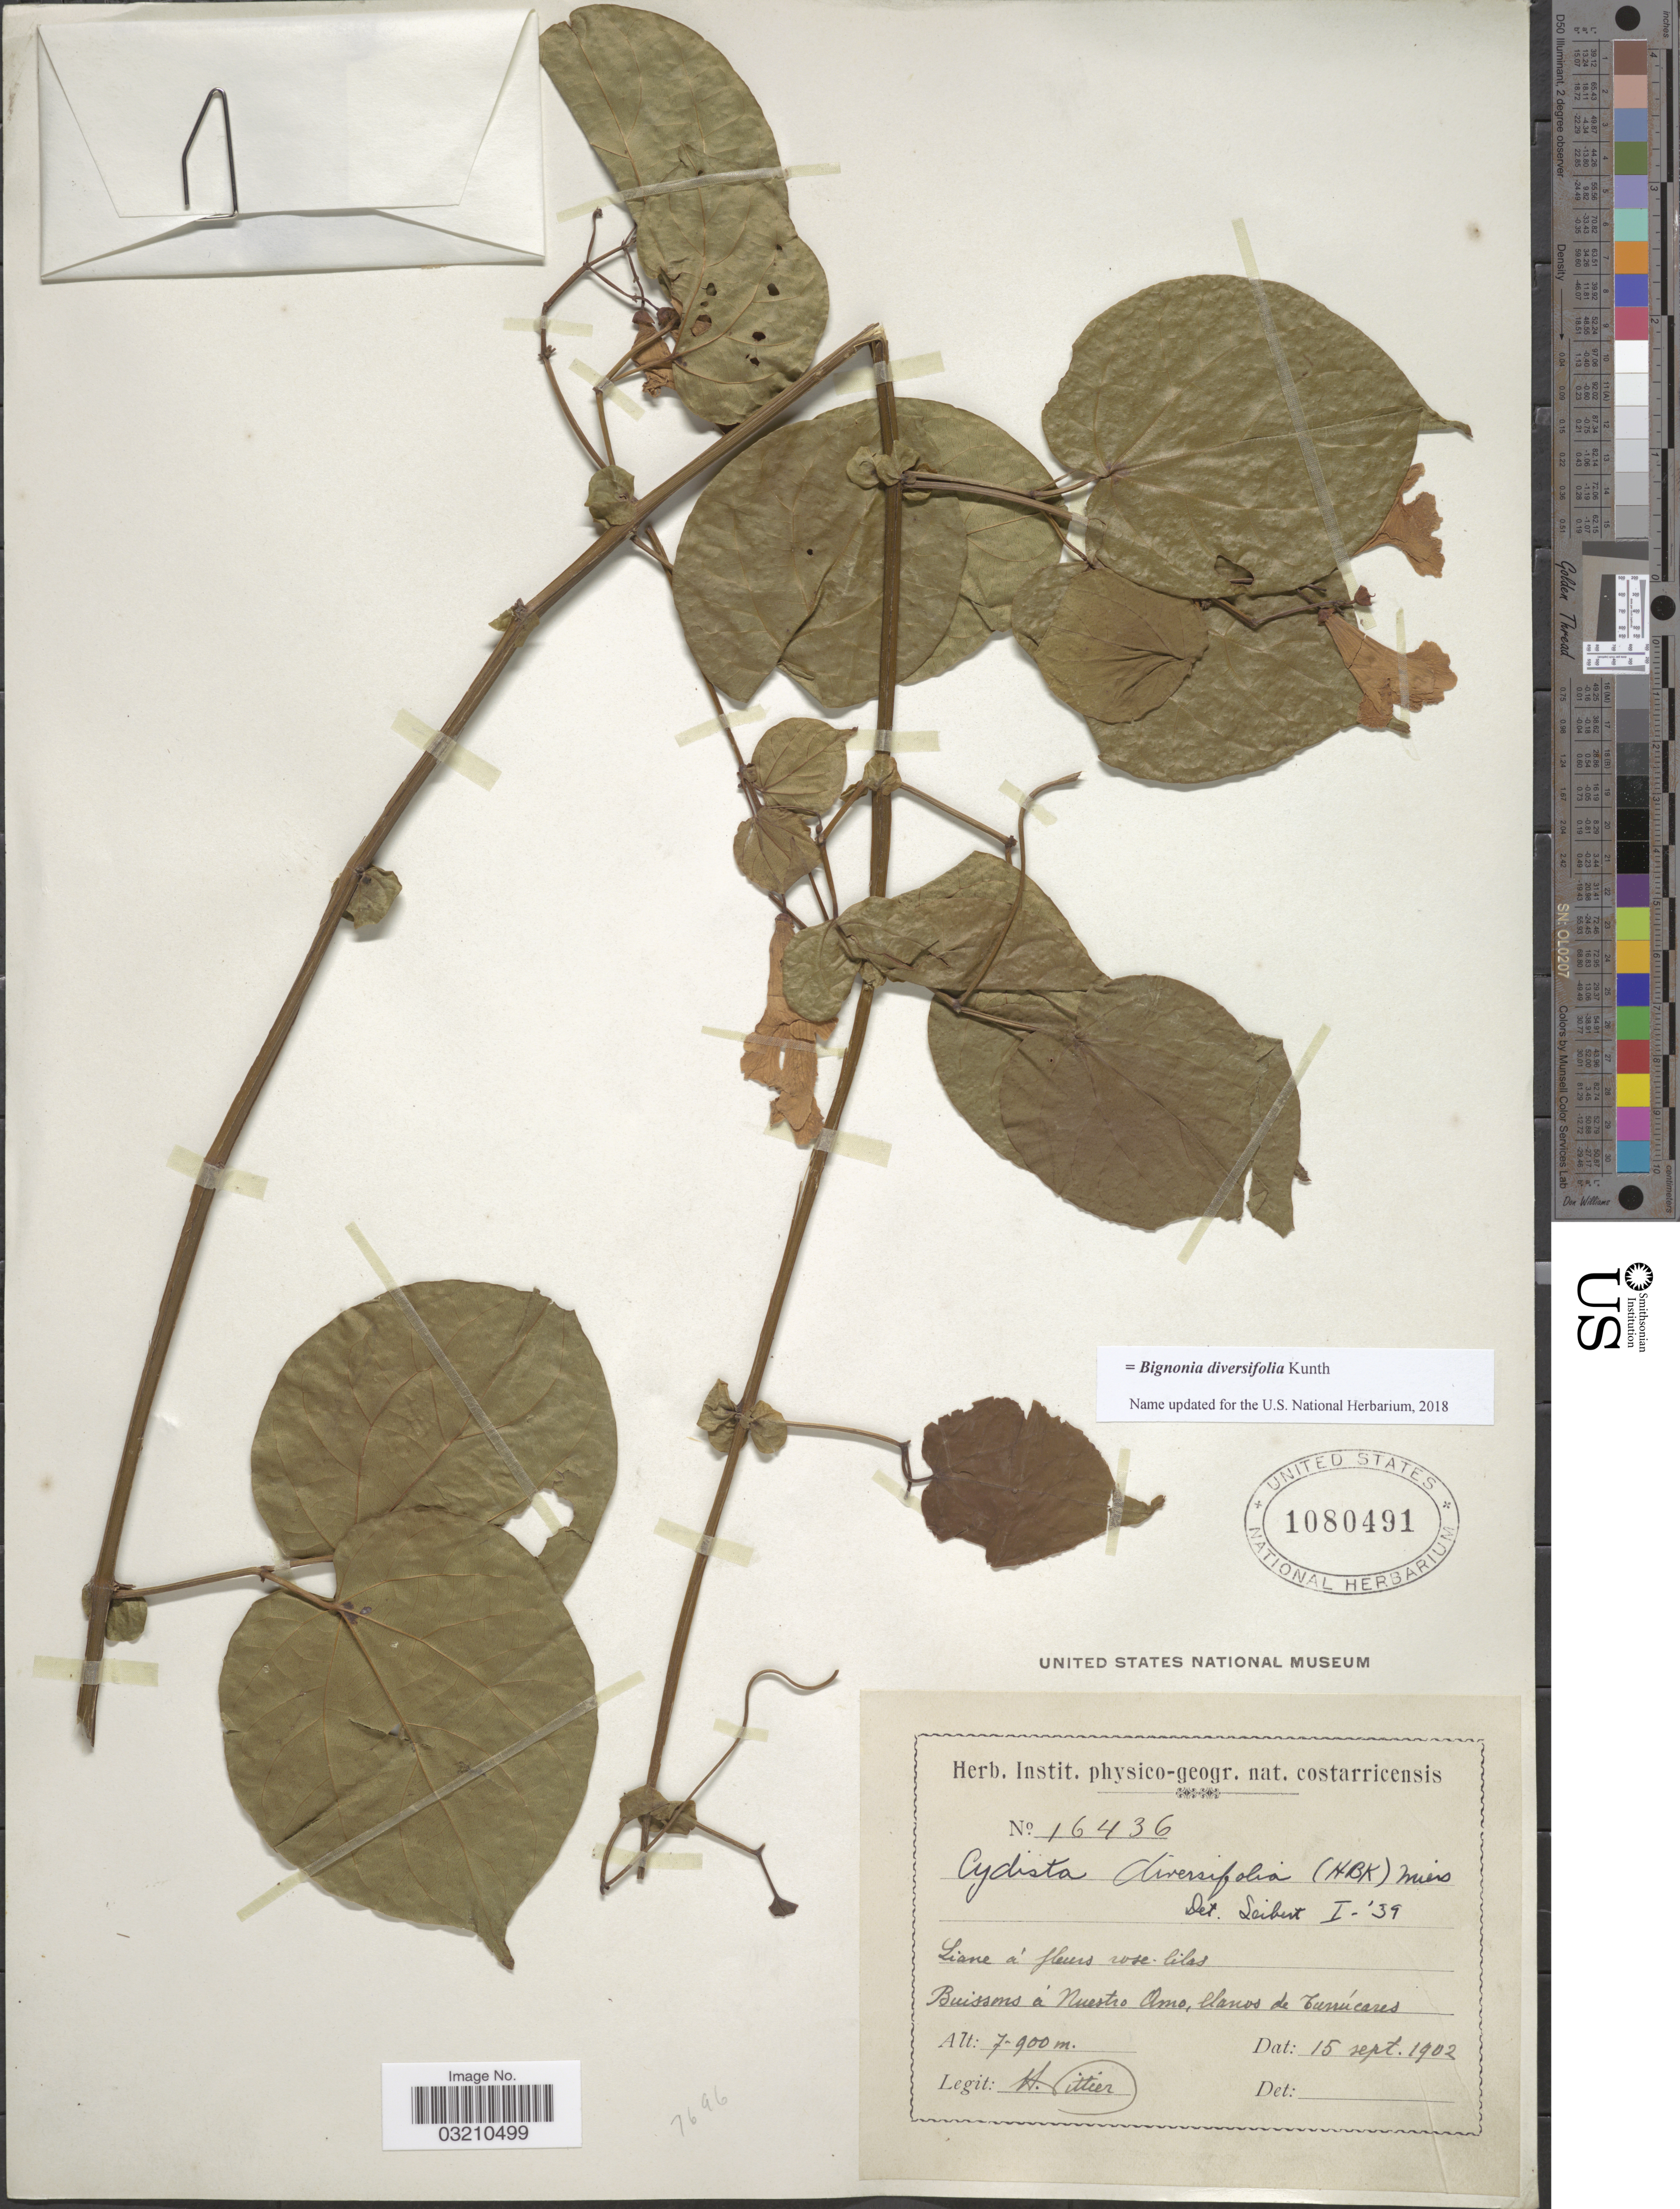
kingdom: Plantae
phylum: Tracheophyta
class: Magnoliopsida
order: Lamiales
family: Bignoniaceae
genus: Bignonia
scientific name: Bignonia diversifolia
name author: Kunth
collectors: H. F. Pittier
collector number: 16436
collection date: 1902-09-15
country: Costa Rica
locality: Buissons à Nuestro Amo, llanos de Turrúcares.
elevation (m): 700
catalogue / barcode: US 1080491